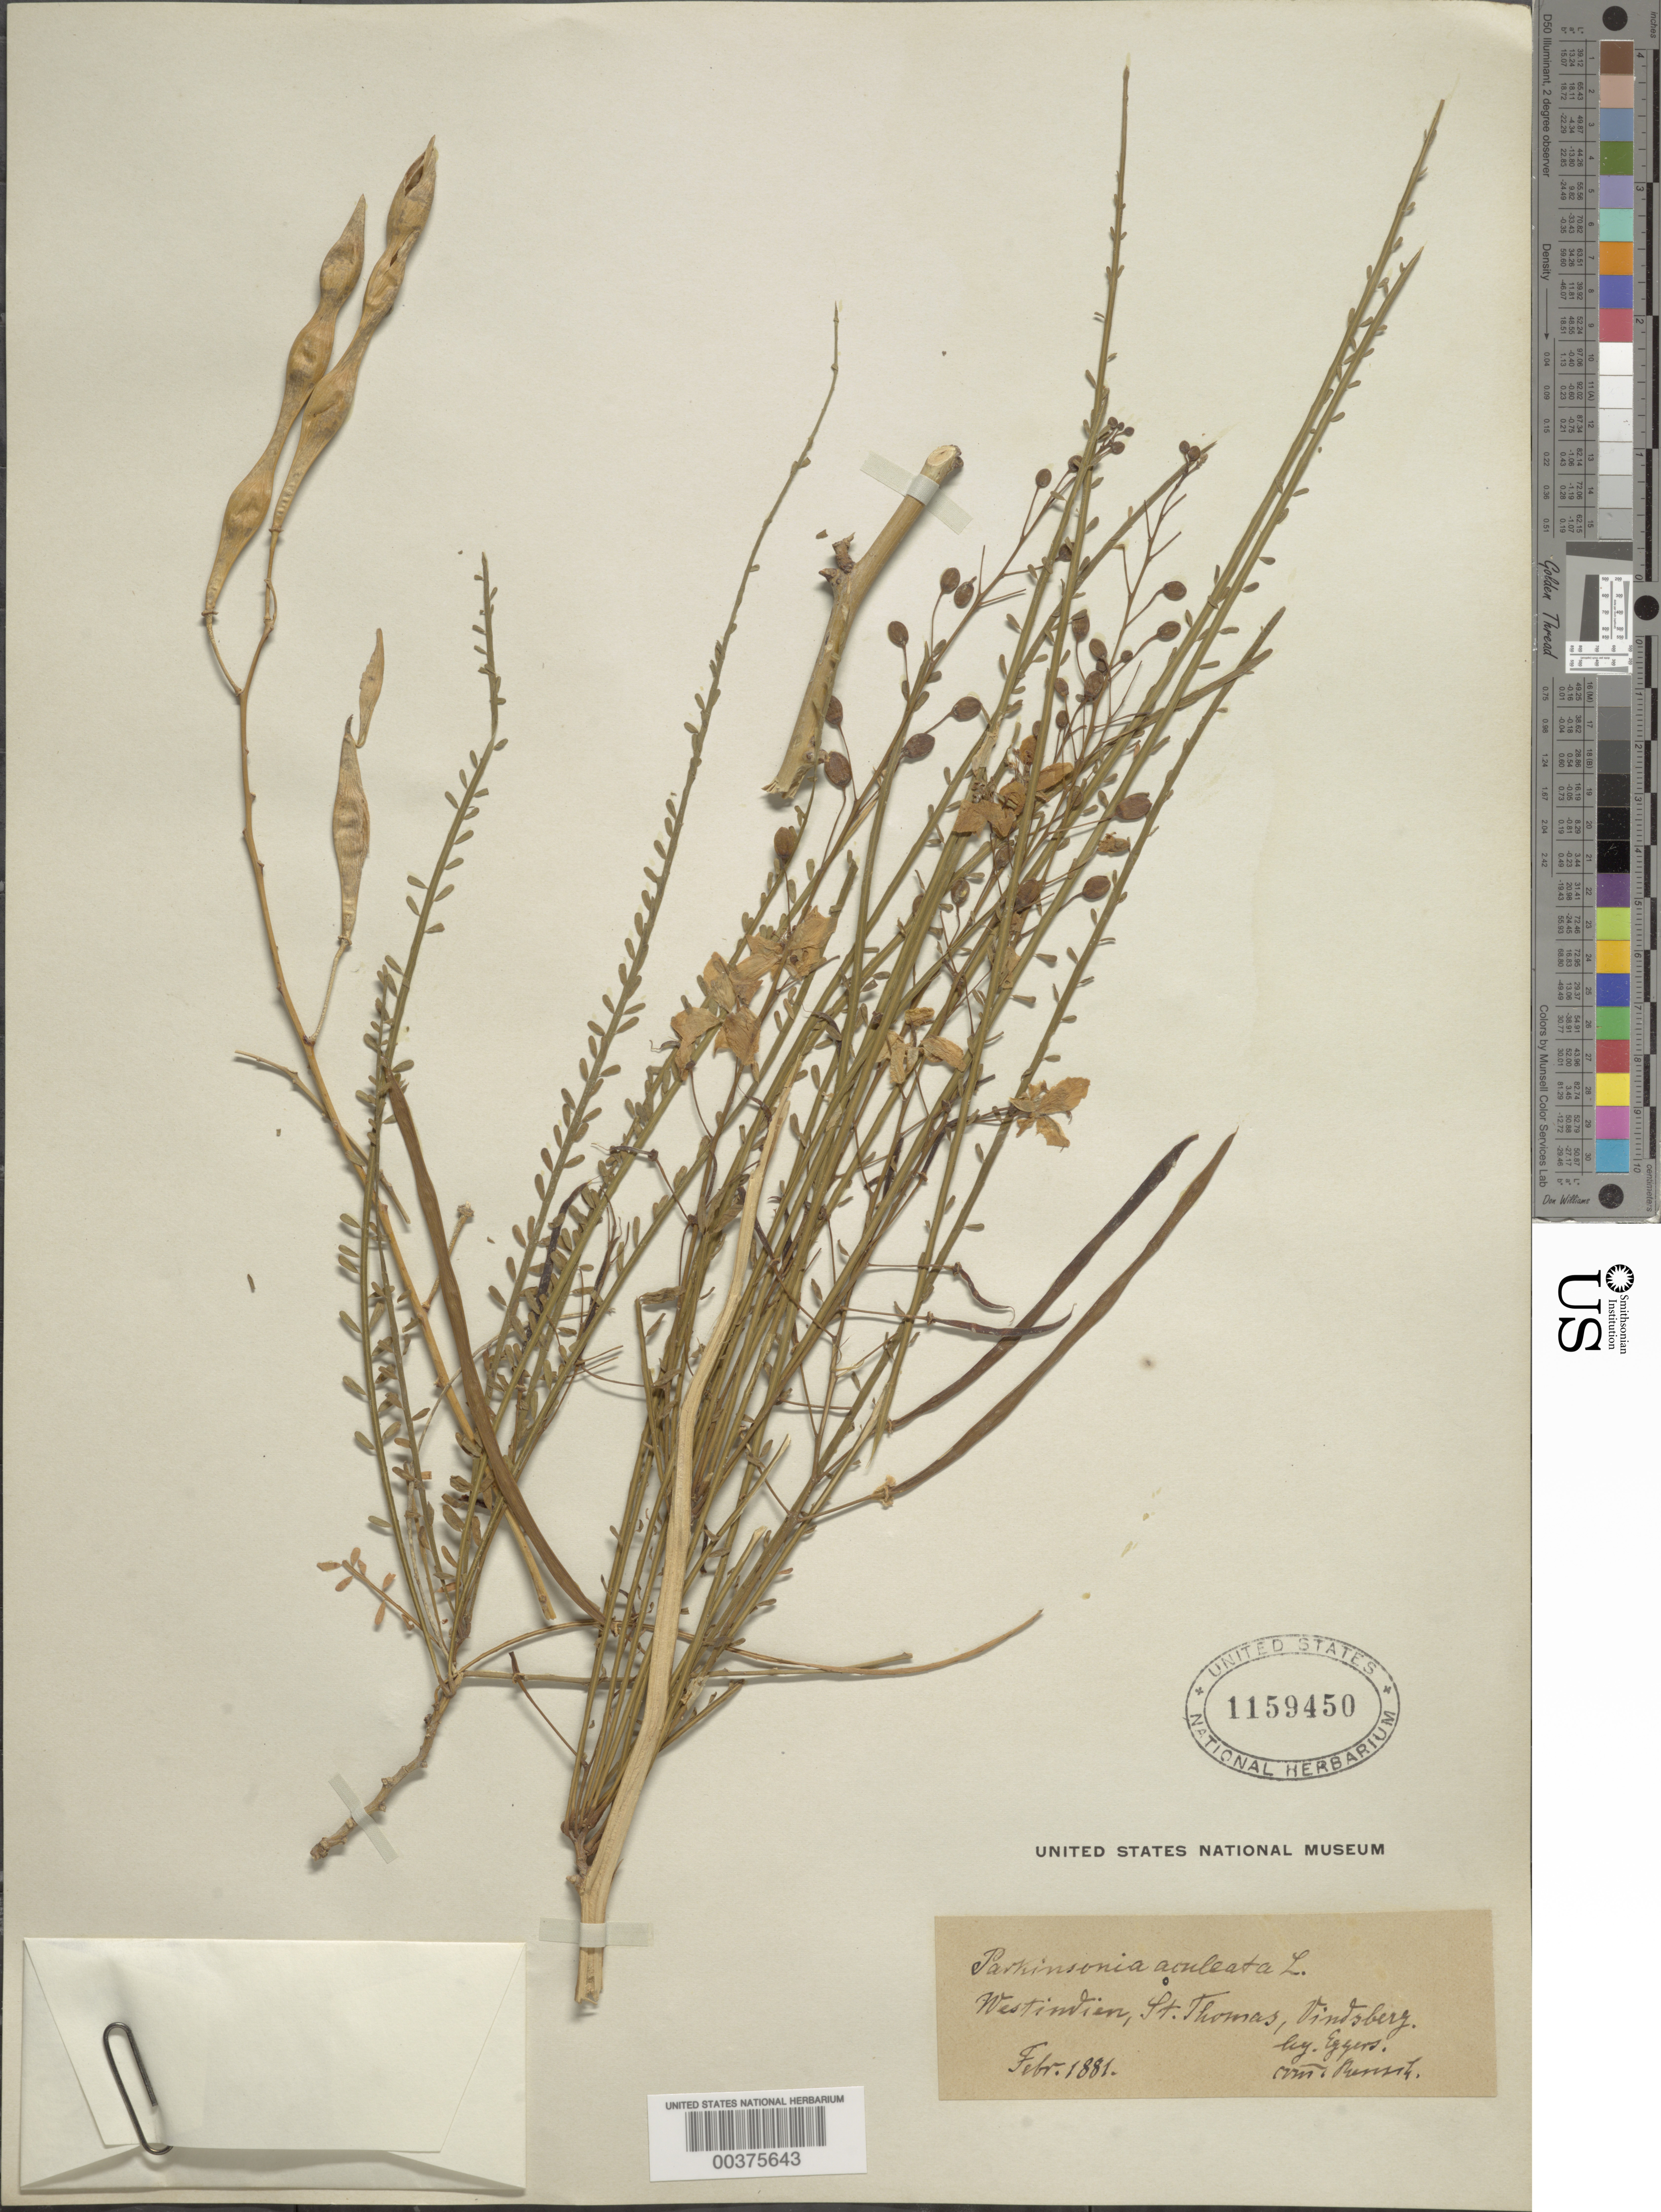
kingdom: Plantae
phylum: Tracheophyta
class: Magnoliopsida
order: Fabales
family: Fabaceae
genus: Parkinsonia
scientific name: Parkinsonia aculeata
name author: L.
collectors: H. F. A. von Eggers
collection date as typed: Feb 1881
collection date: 1881-02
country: U.S. Virgin Islands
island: St. Thomas Island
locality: Vindsberg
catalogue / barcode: US 1159450